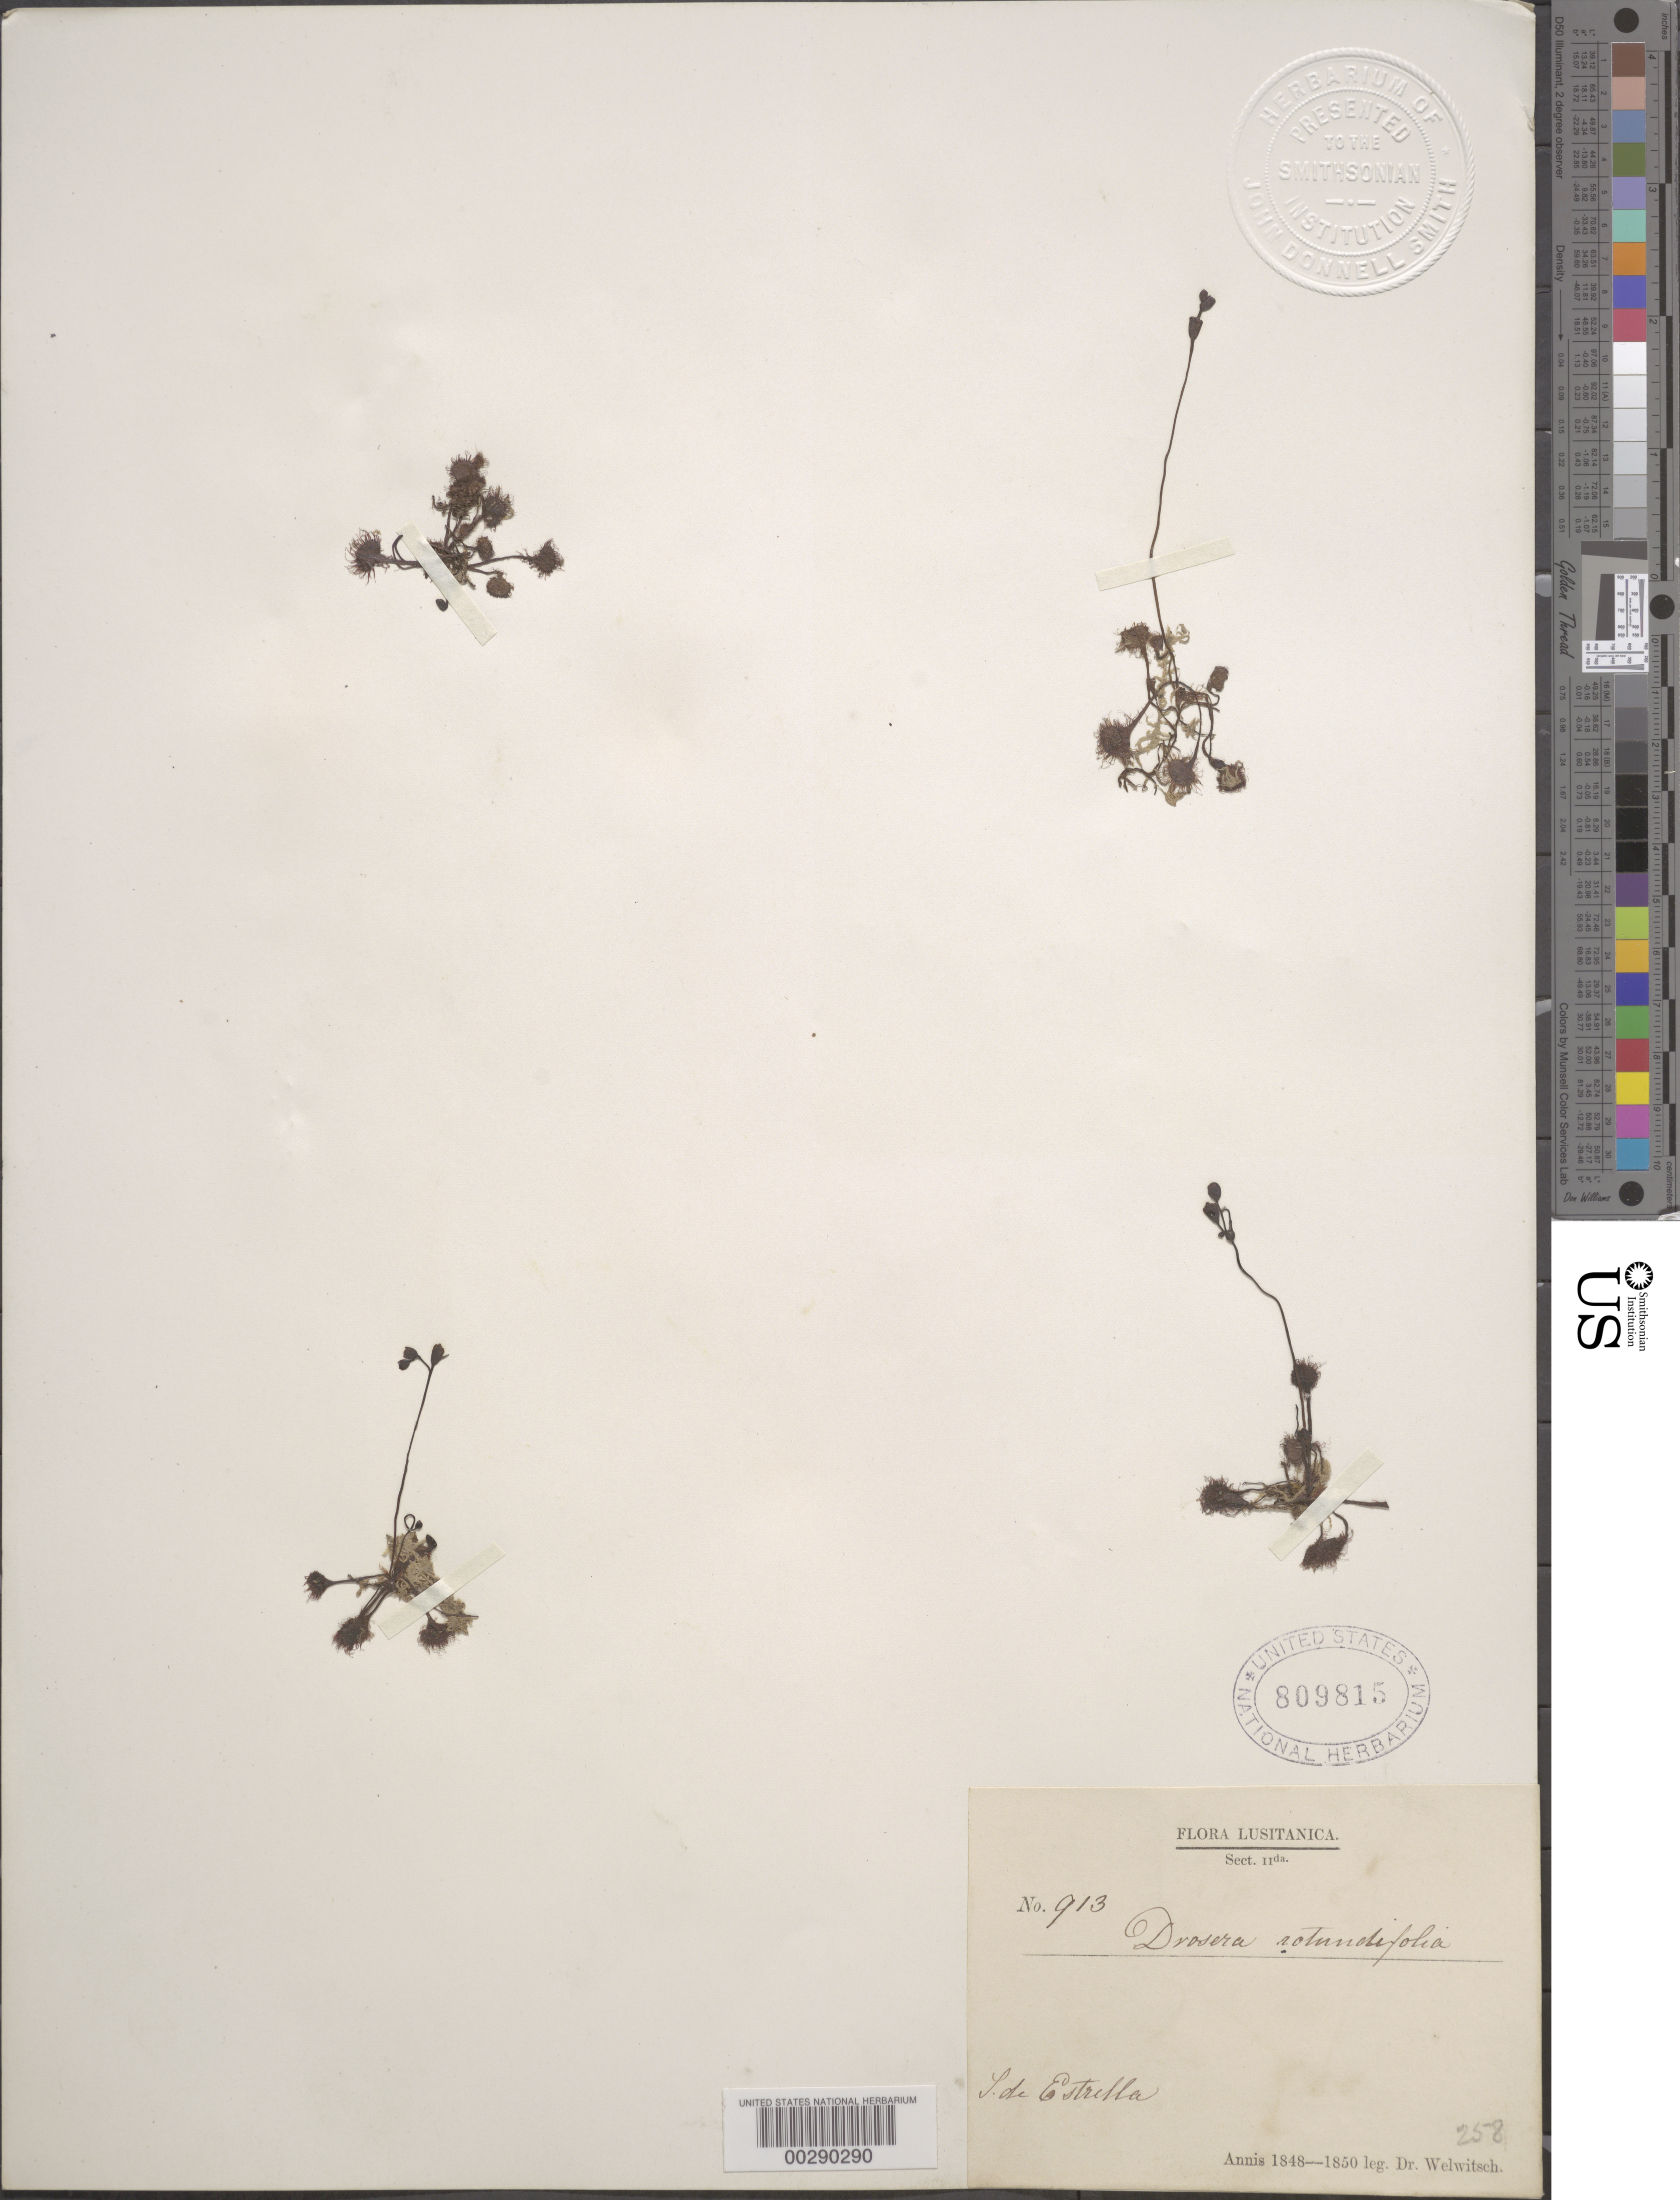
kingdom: Plantae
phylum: Tracheophyta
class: Magnoliopsida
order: Caryophyllales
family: Droseraceae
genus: Drosera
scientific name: Drosera rotundifolia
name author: L.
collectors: F. M. Welwitsch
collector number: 913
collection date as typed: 1848 to -- -- 1850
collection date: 1848/1850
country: Portugal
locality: S. de estrella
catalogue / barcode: US 809815